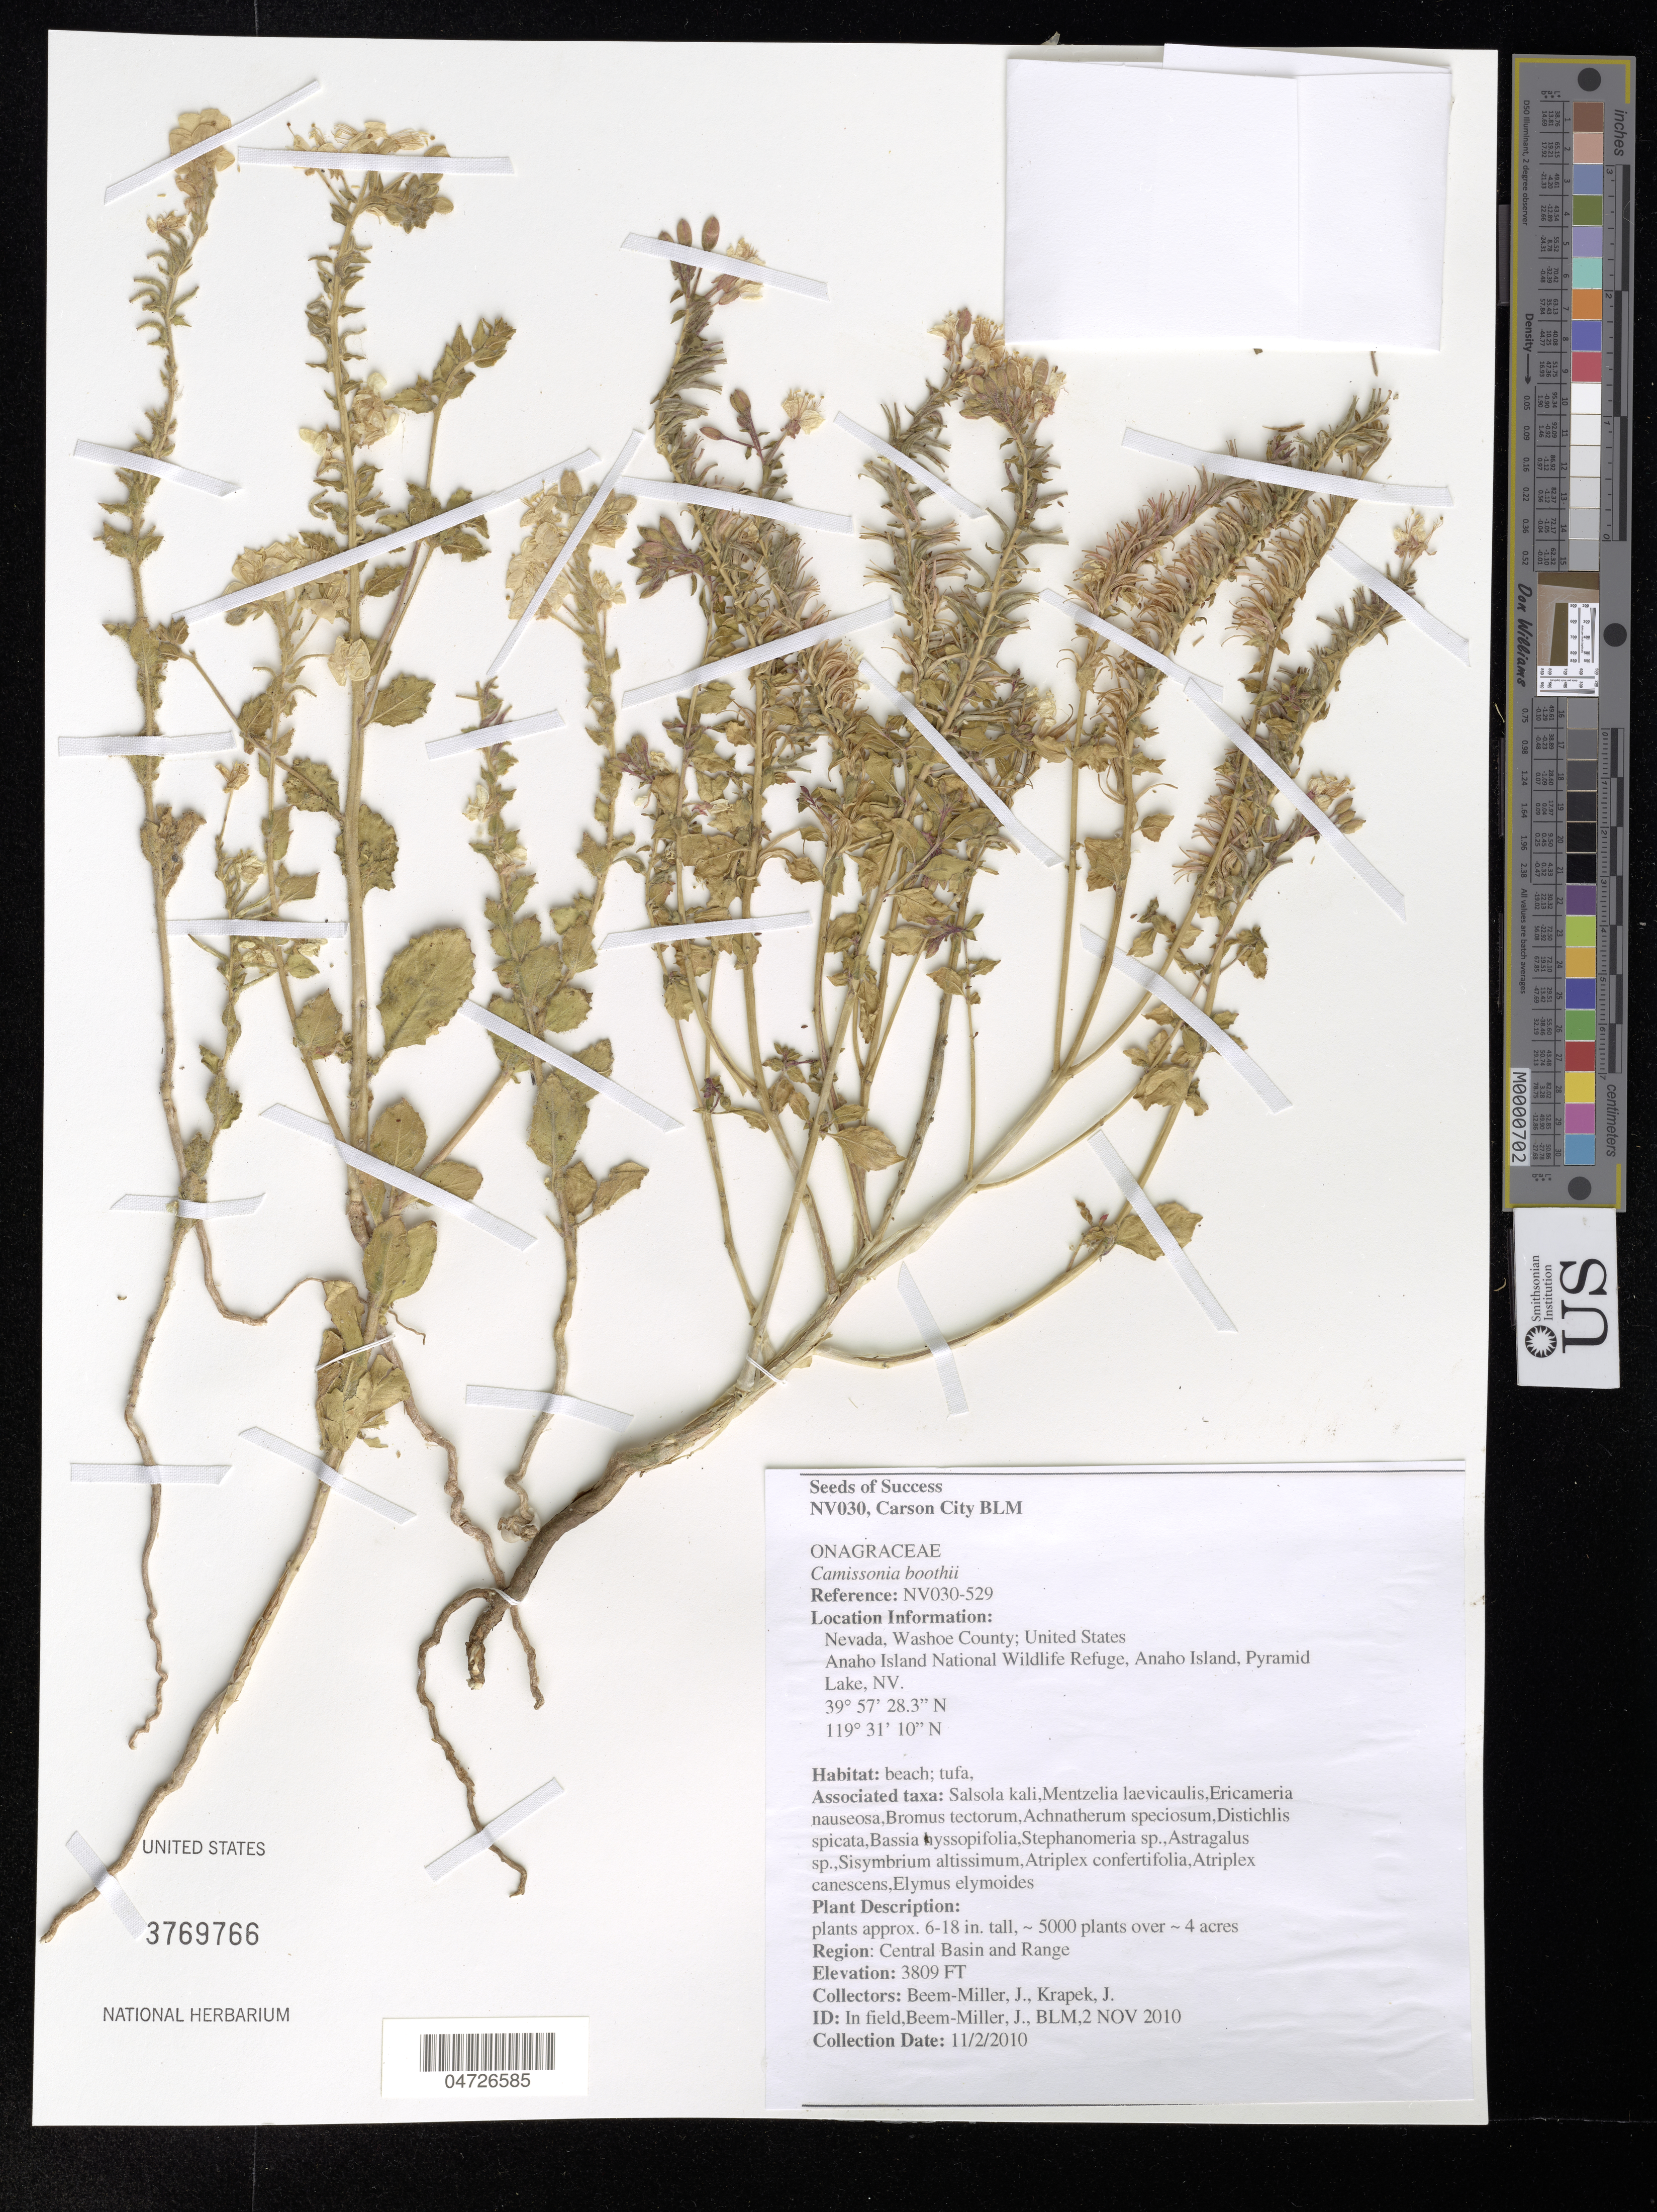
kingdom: Plantae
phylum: Tracheophyta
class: Magnoliopsida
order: Myrtales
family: Onagraceae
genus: Camissonia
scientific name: Camissonia boothii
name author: (Douglas) P.H. Raven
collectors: J. Beem-Miller & J. Krapek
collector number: NV030-529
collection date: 2010-02-11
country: United States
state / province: Nevada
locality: Washoe County. Anaho Island National Wildlife Refuge, Anaho Island, Pyramid Lake.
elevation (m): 1161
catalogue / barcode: US 3769766